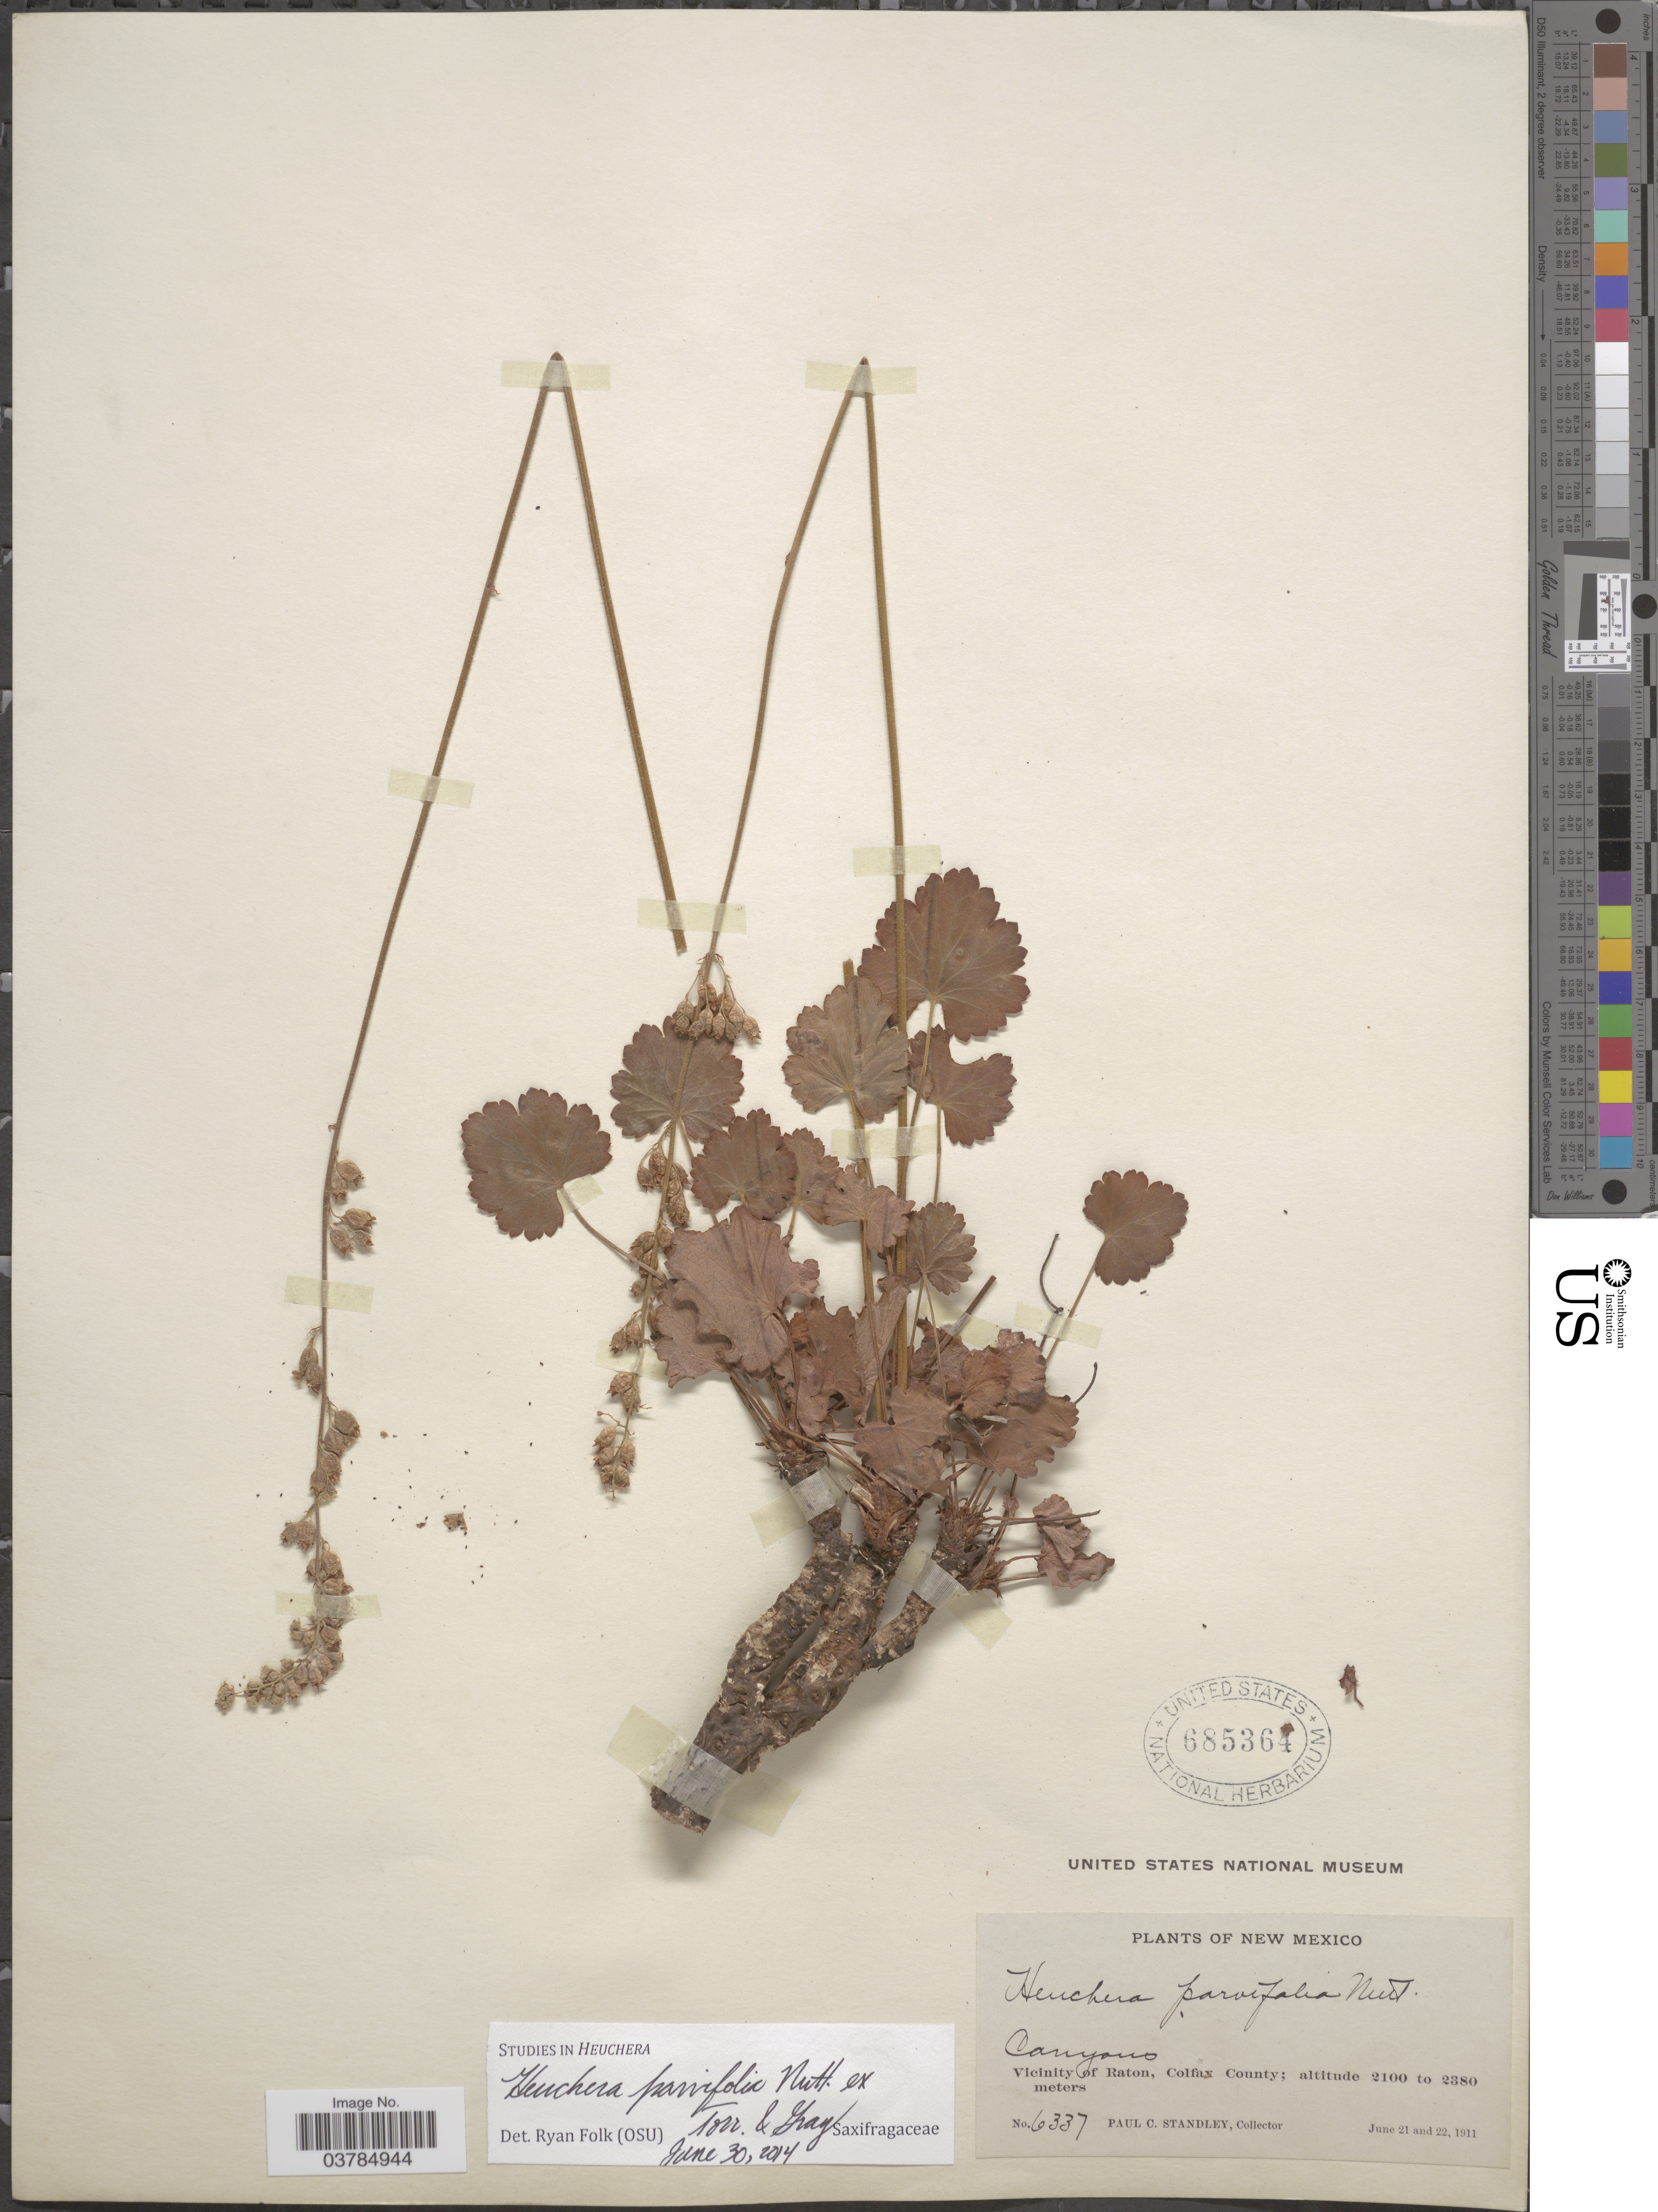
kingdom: Plantae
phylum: Tracheophyta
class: Magnoliopsida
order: Saxifragales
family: Saxifragaceae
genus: Heuchera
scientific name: Heuchera parvifolia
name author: Nutt.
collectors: P. C. Standley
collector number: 6337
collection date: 1911-06-21/1911-06-22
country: United States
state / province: New Mexico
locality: Vicinity of Raton, Colfax County.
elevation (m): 2100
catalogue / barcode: US 685364